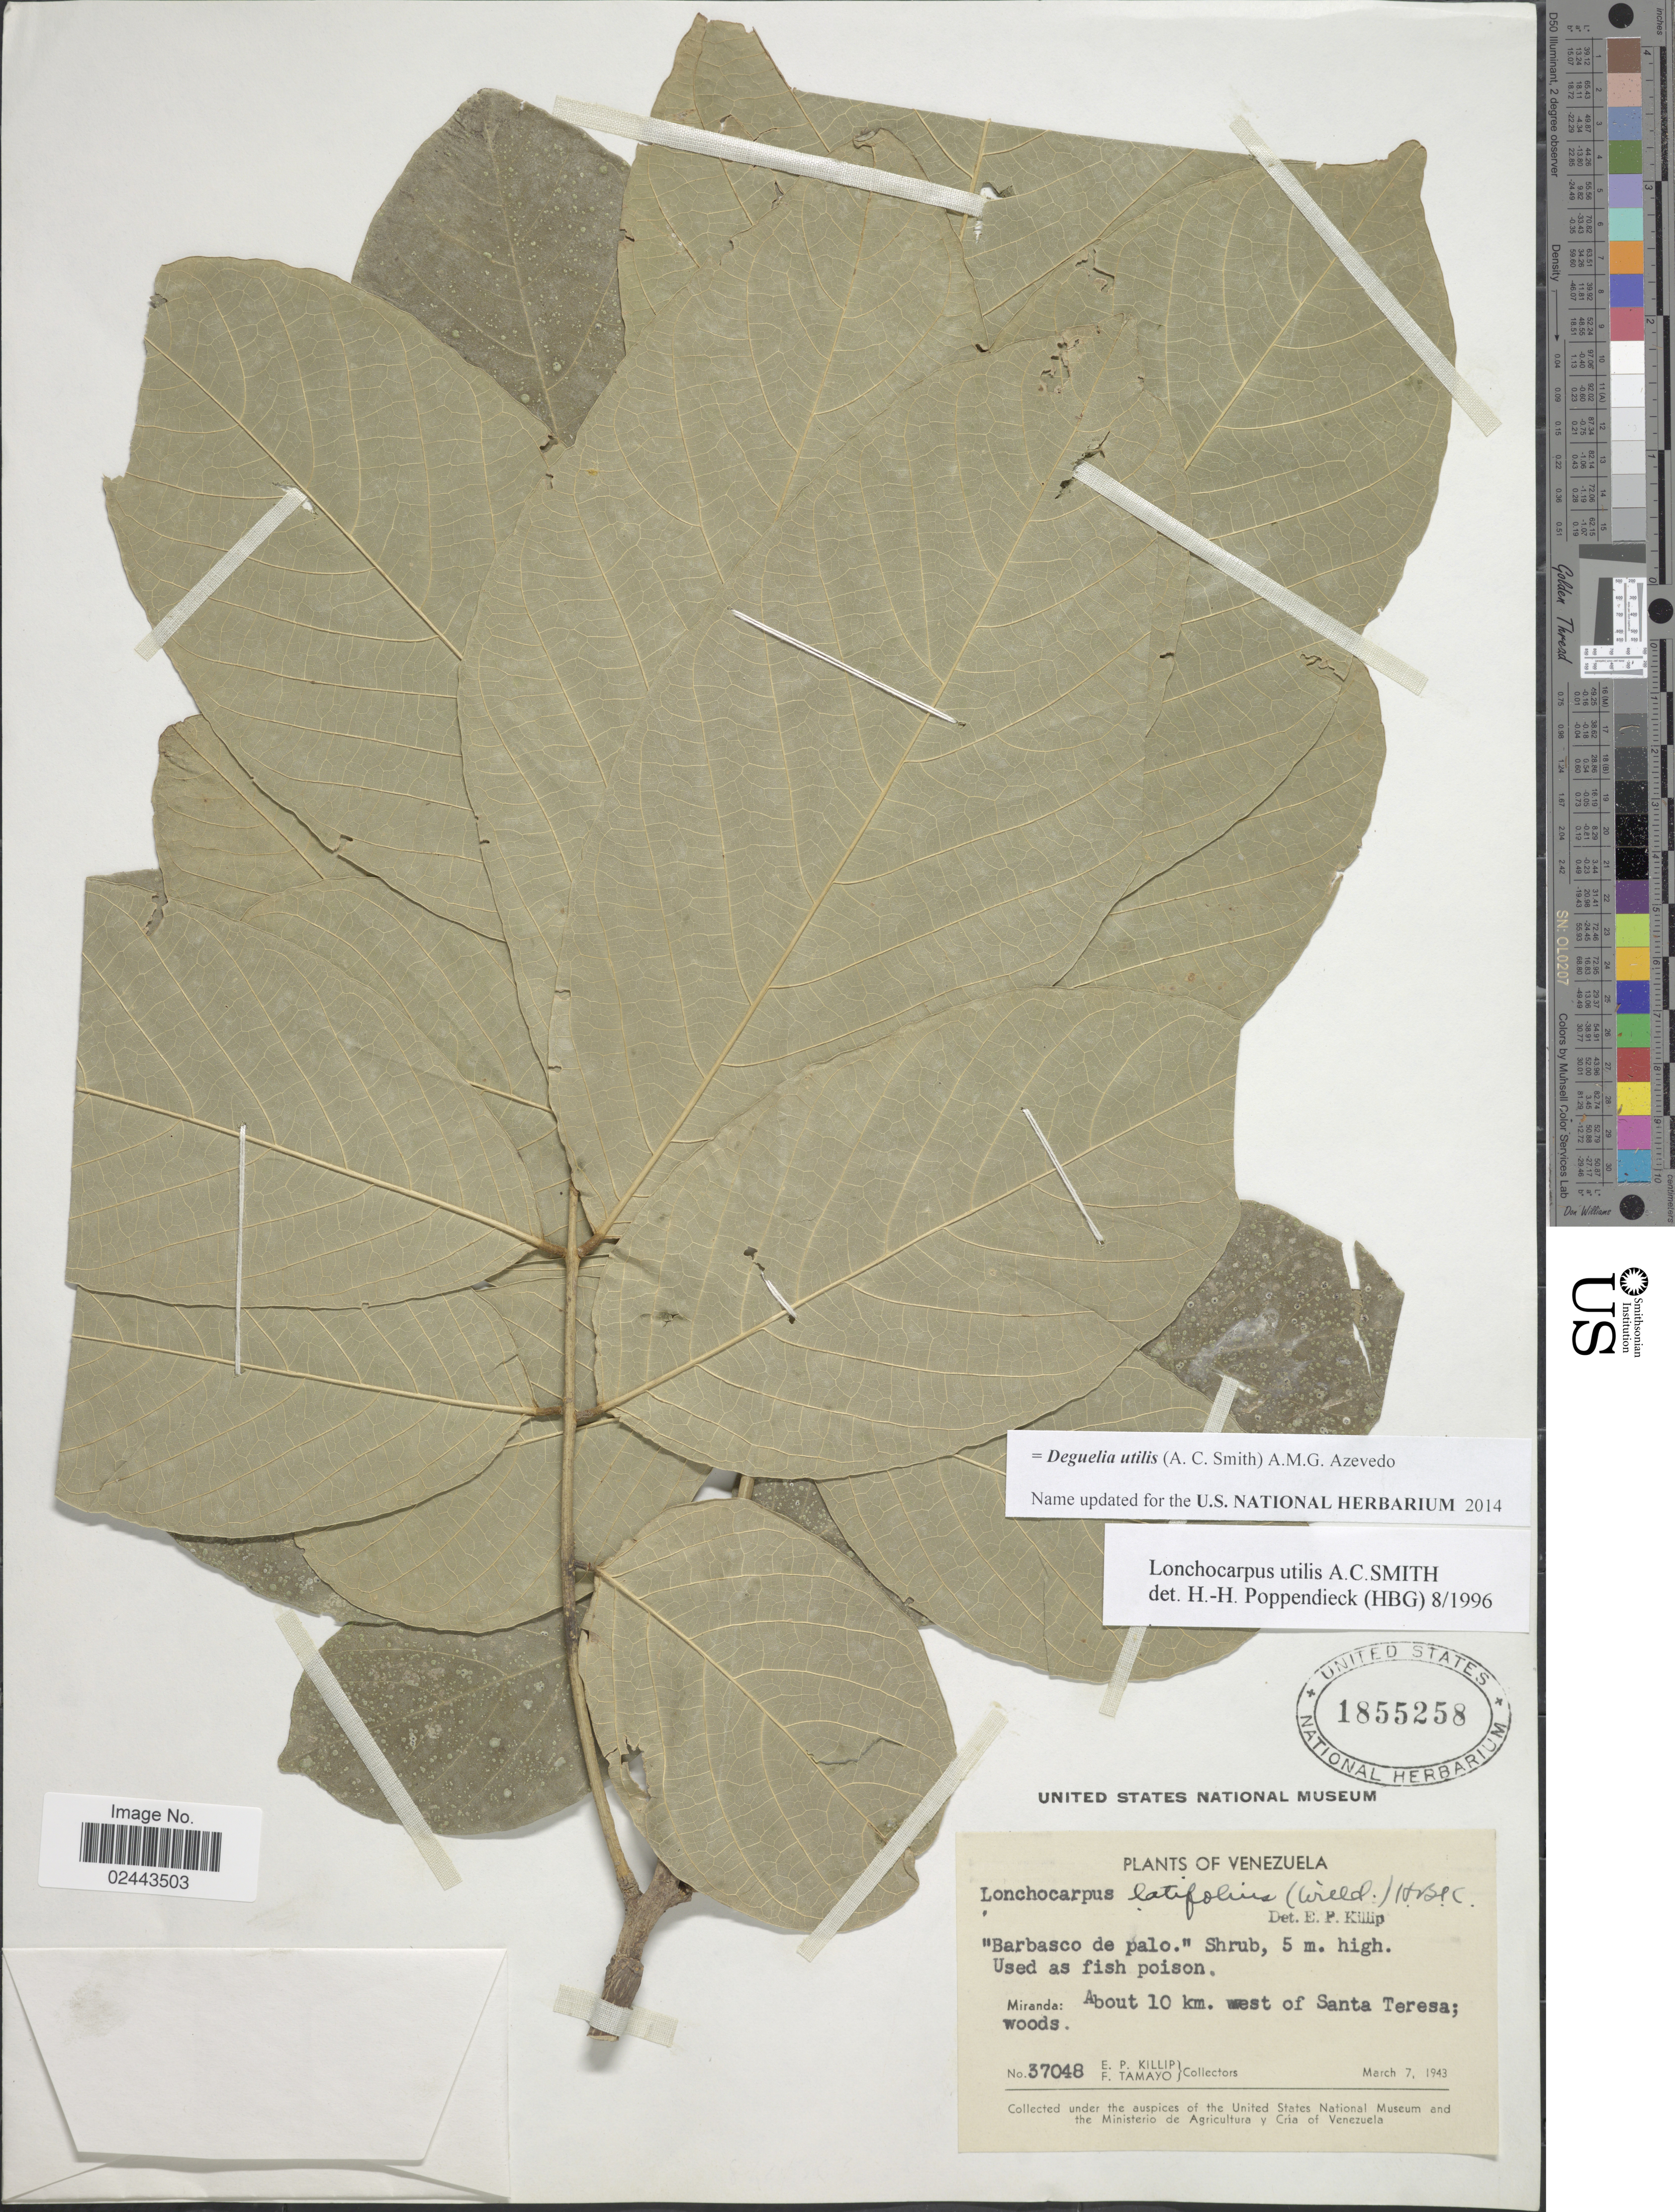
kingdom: Plantae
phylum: Tracheophyta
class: Magnoliopsida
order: Fabales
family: Fabaceae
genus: Deguelia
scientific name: Deguelia utilis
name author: (A.C. Sm.) A.M.G. Azevedo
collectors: E. P. Killip & F. Tamayo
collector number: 37048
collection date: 1943-03-07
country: Venezuela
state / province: Miranda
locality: About 10 km. west of Santa Teresa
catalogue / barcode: US 1855258